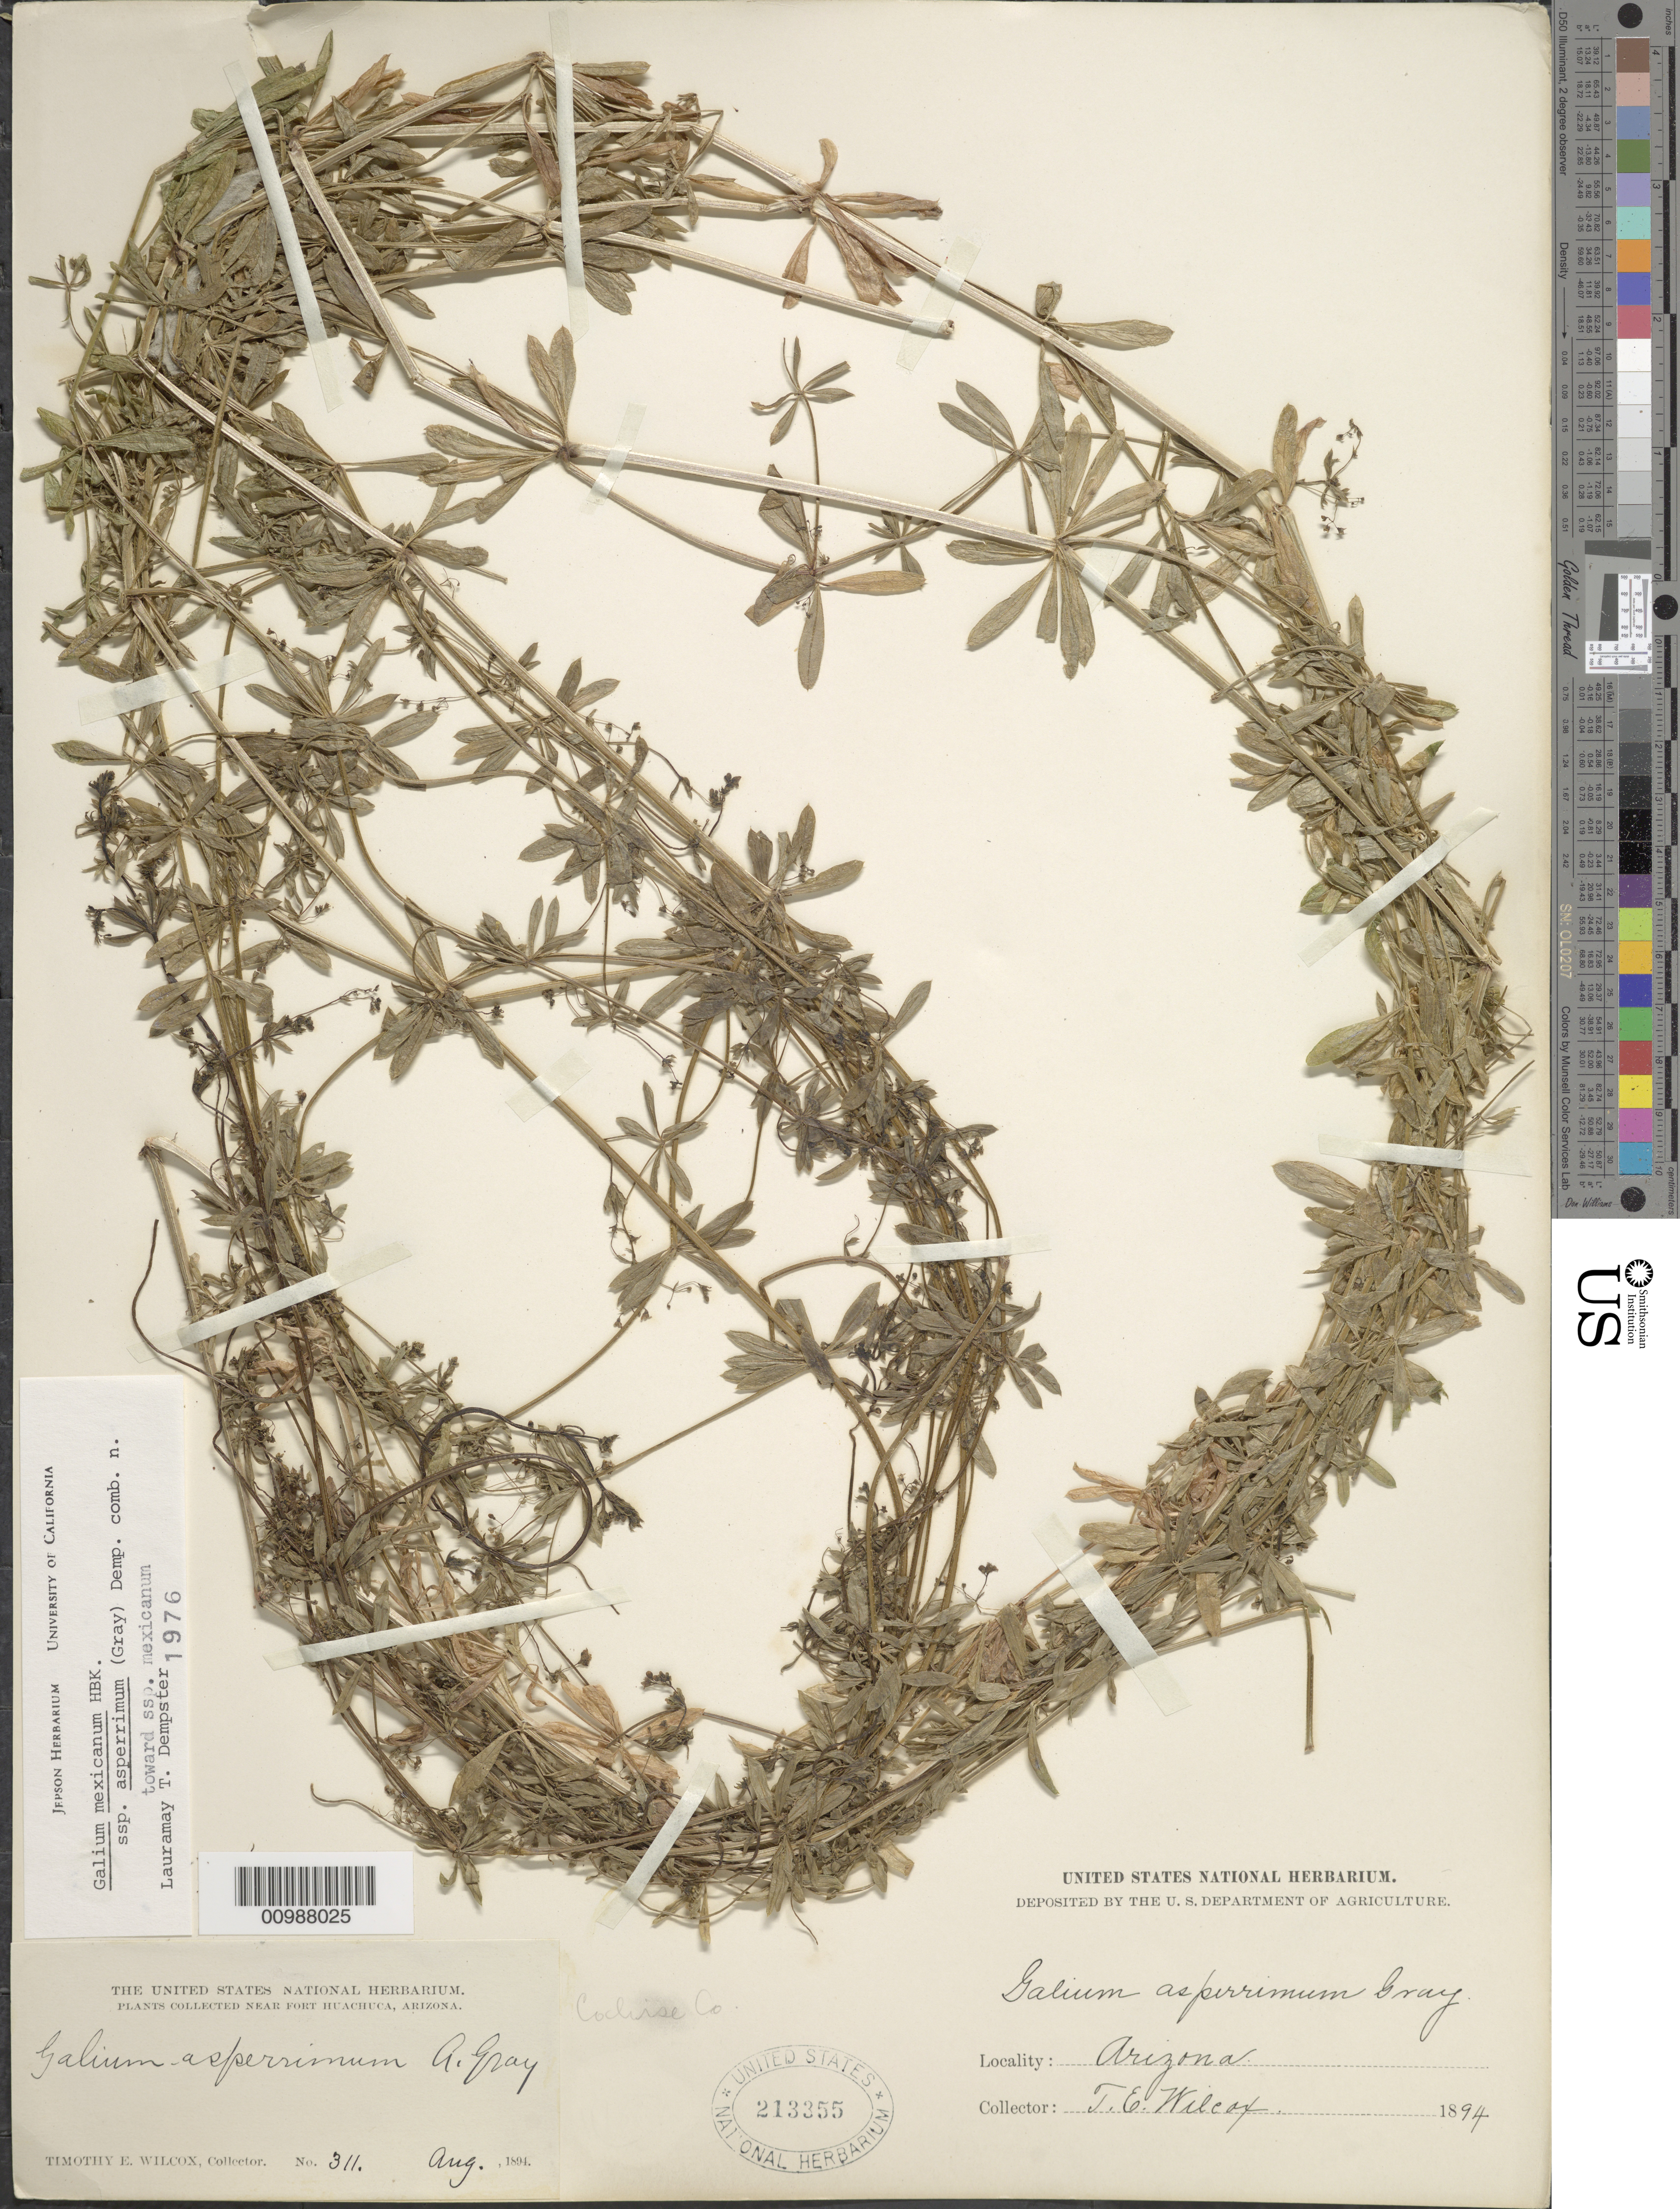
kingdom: Plantae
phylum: Tracheophyta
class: Magnoliopsida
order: Gentianales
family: Rubiaceae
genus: Galium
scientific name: Galium mexicanum subsp. asperrimum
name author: (A. Gray) Dempster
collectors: T. E. Wilcox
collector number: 311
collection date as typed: Aug 1894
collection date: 1894-08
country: United States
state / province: Arizona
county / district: Cochise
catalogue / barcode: US 213355